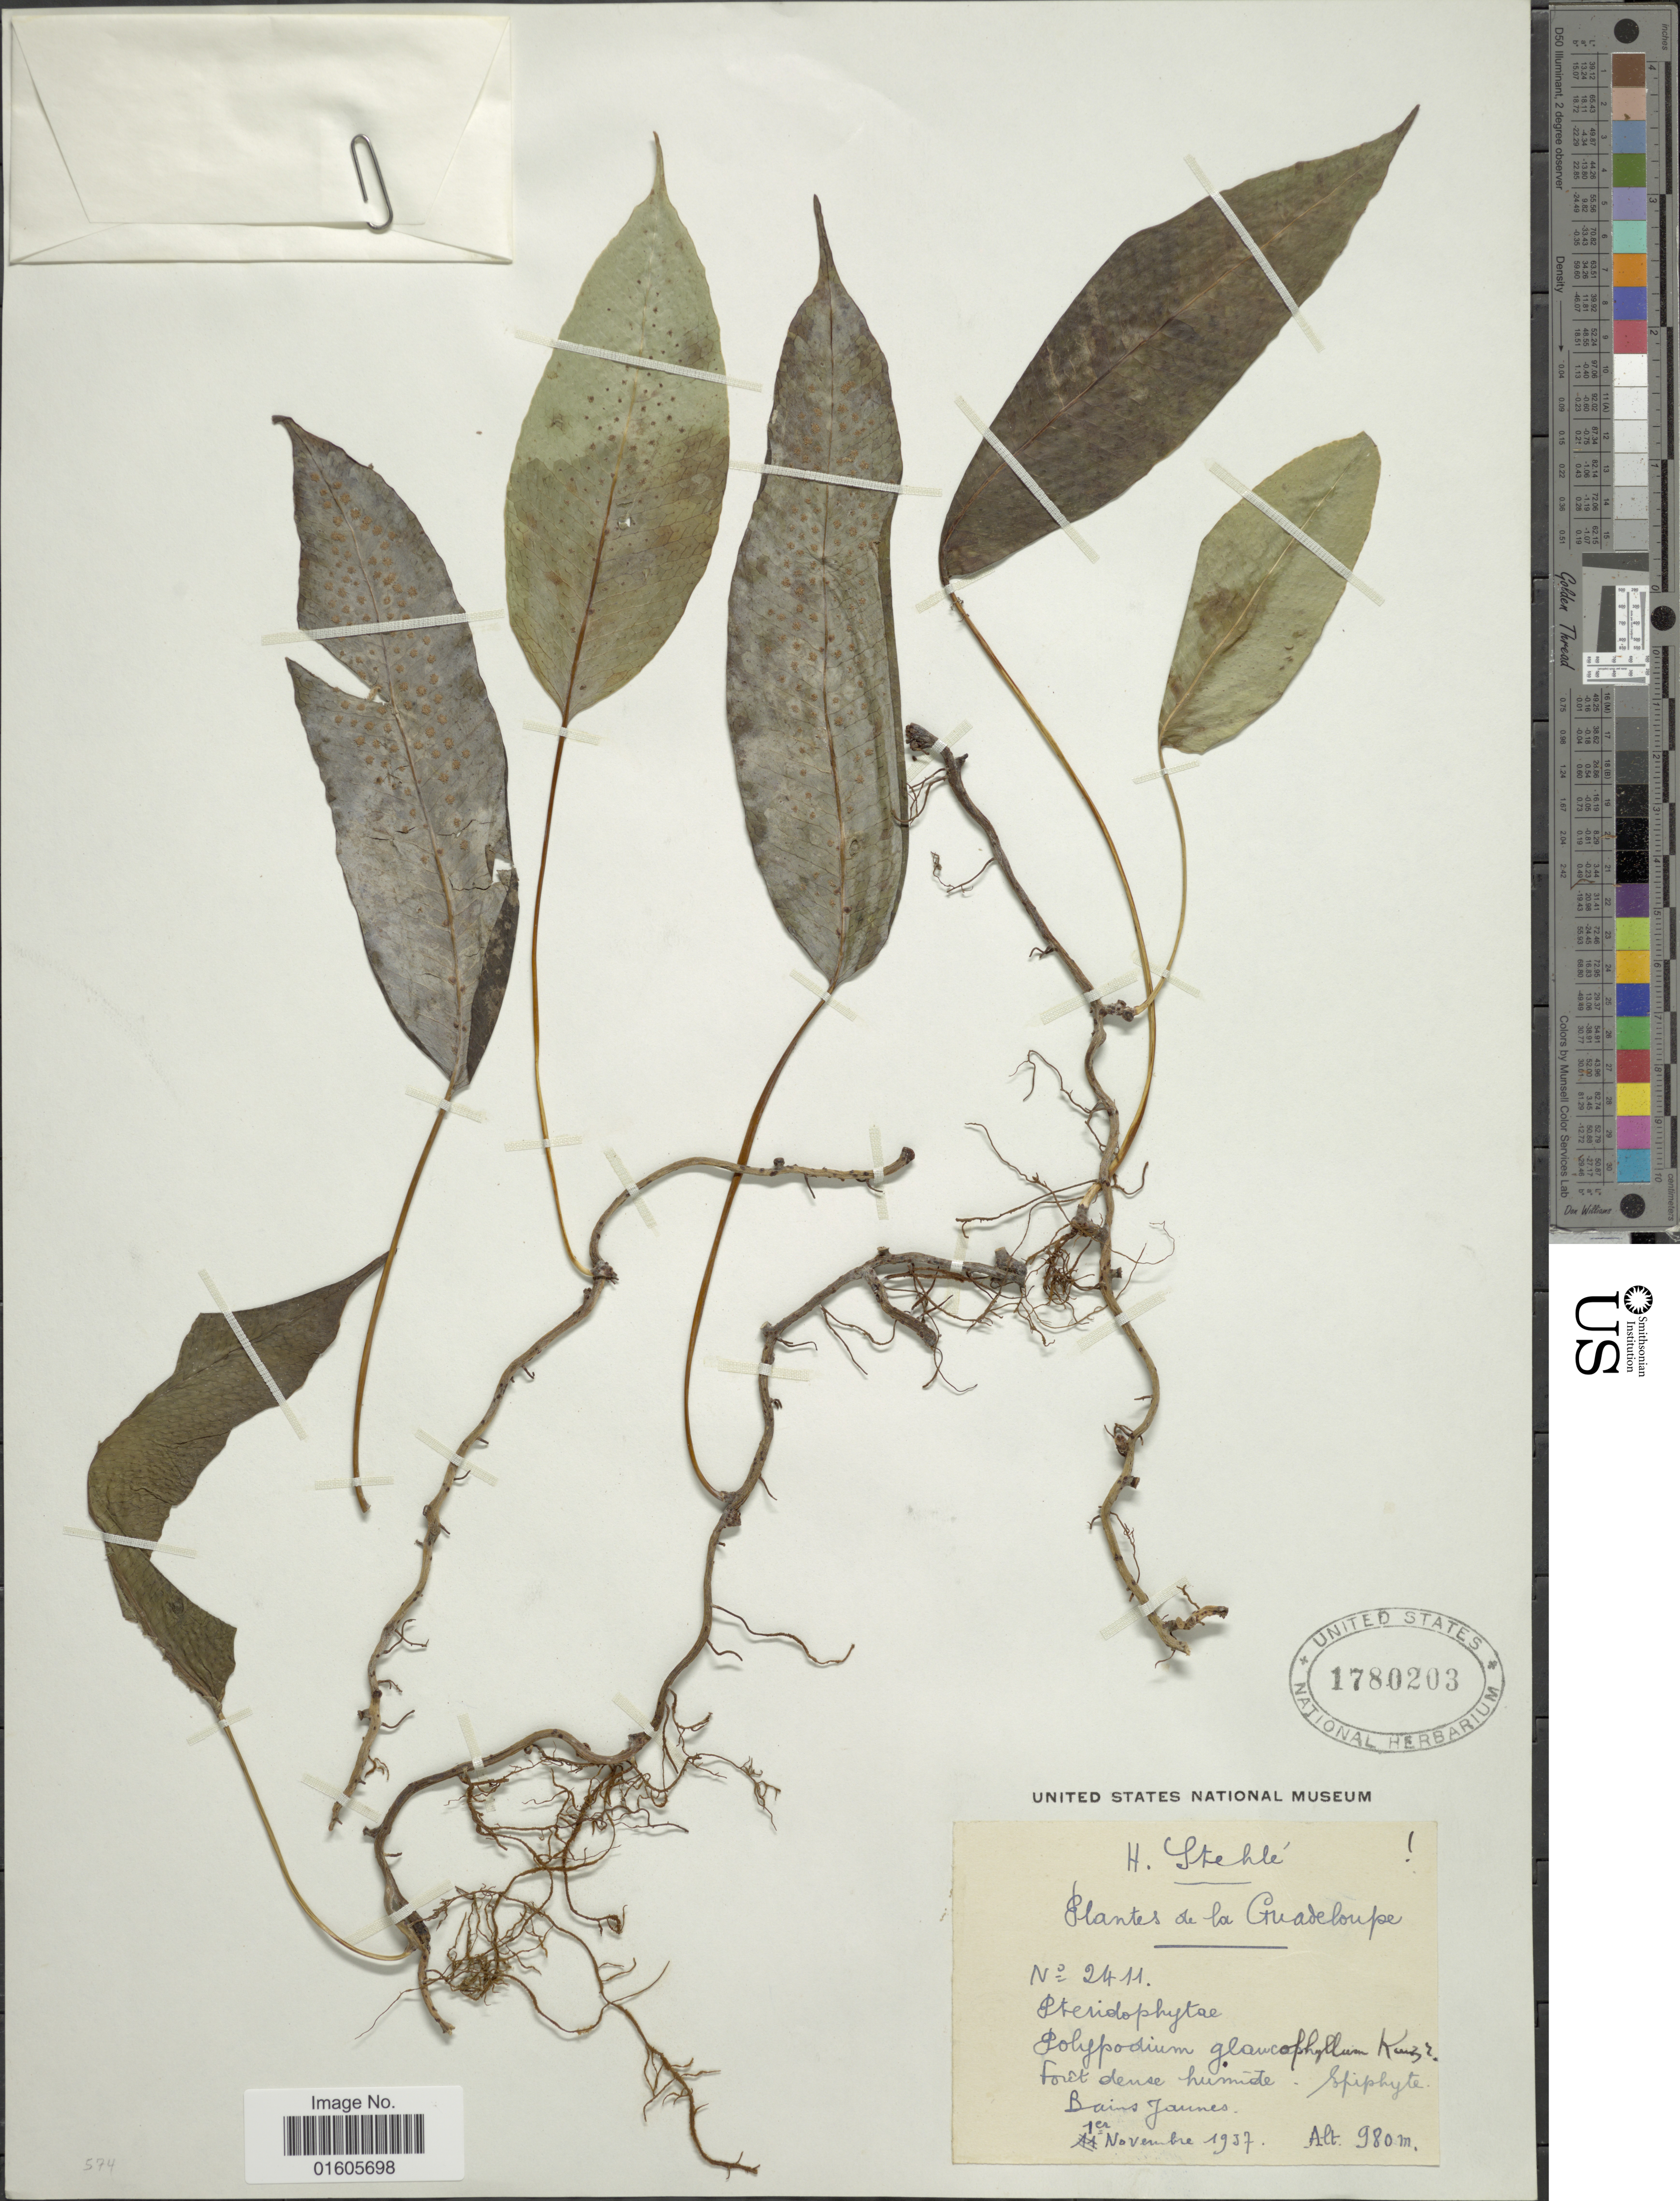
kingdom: Plantae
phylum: Tracheophyta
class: Polypodiopsida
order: Polypodiales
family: Polypodiaceae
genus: Serpocaulon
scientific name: Serpocaulon levigatum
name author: (Cav.) A.R. Sm.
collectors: H. Stehlé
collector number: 2411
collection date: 1957-11-01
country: Guadeloupe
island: Basse Terre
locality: Bains Jaunes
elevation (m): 980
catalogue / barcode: US 1780203